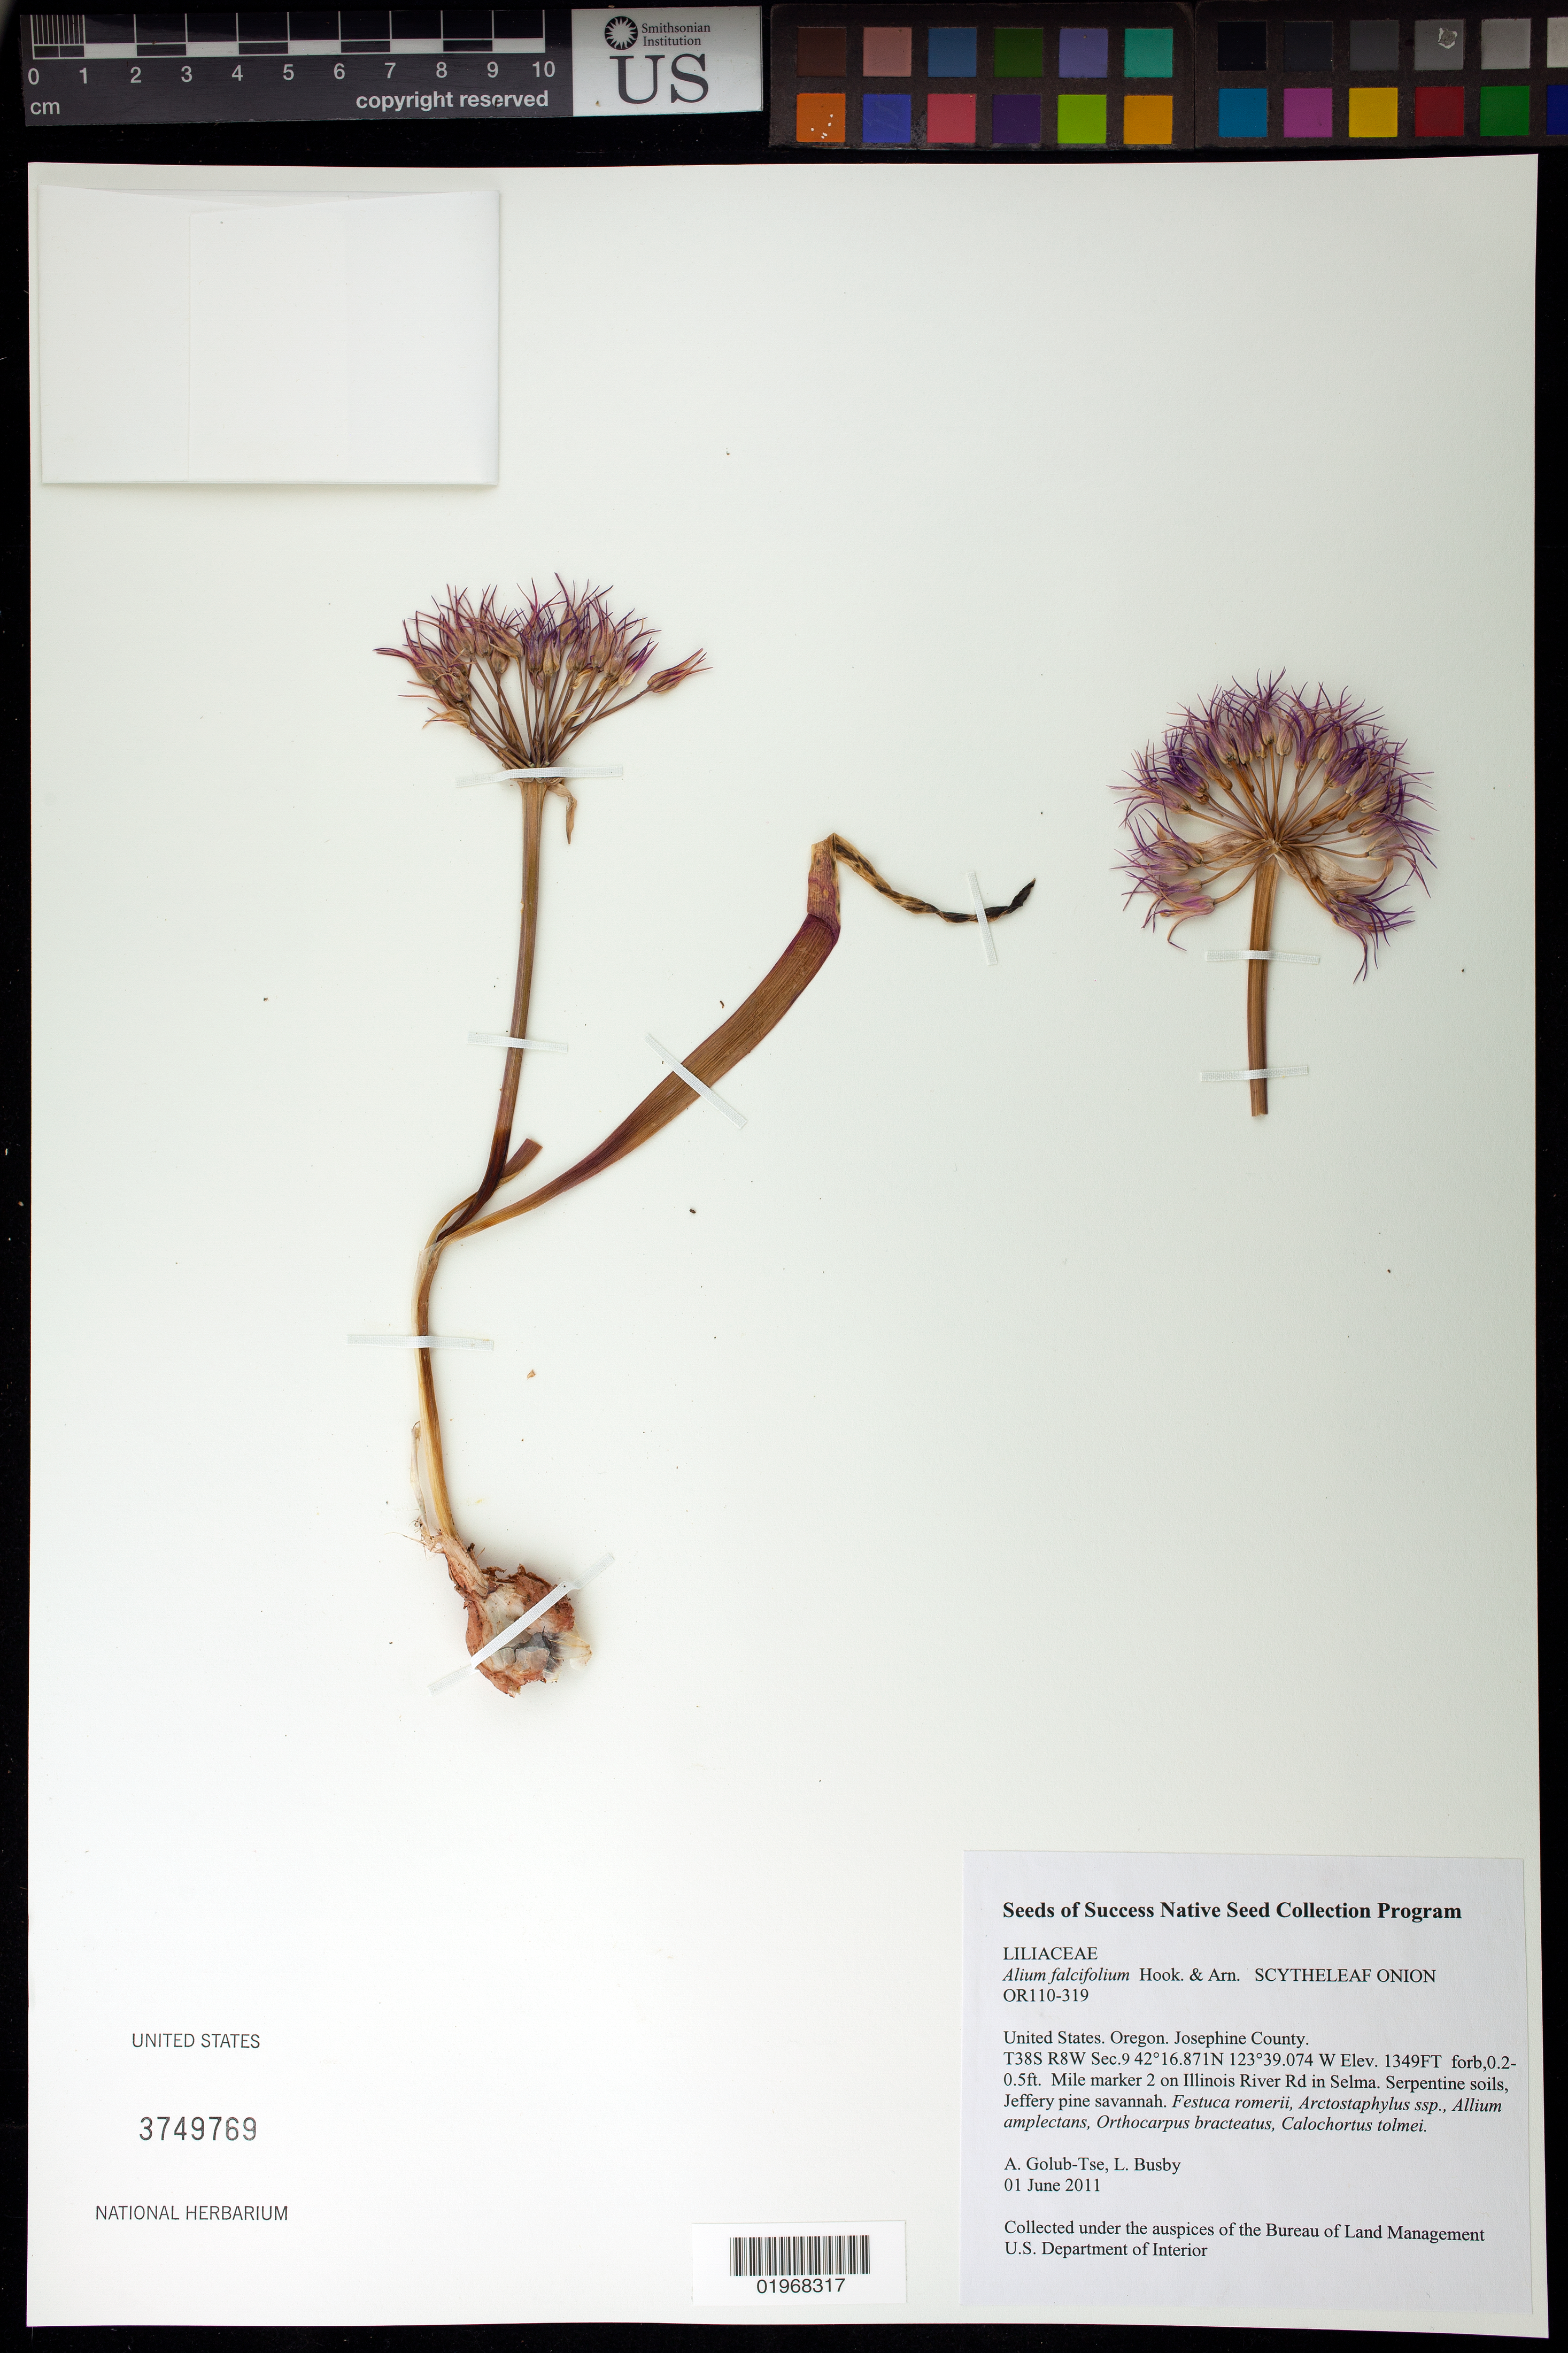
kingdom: Plantae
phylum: Tracheophyta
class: Liliopsida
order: Asparagales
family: Amaryllidaceae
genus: Allium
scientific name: Allium falcifolium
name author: Hook. & Arn.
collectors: S. Golub-Tse & L. Busby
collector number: OR110-319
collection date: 2011-06-01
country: United States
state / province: Oregon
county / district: Josephine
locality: Mile Marker 2 on Illinois River Rd in Selma. T38S R8W Sec. 9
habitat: Serpentine soils, Jeffery pine savannah.With Festuca romerii, Arctoataphylus sp., Calochortus tolmei, ect.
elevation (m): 411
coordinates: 42 16.871 N, 123 39.074 W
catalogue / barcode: US 3749769